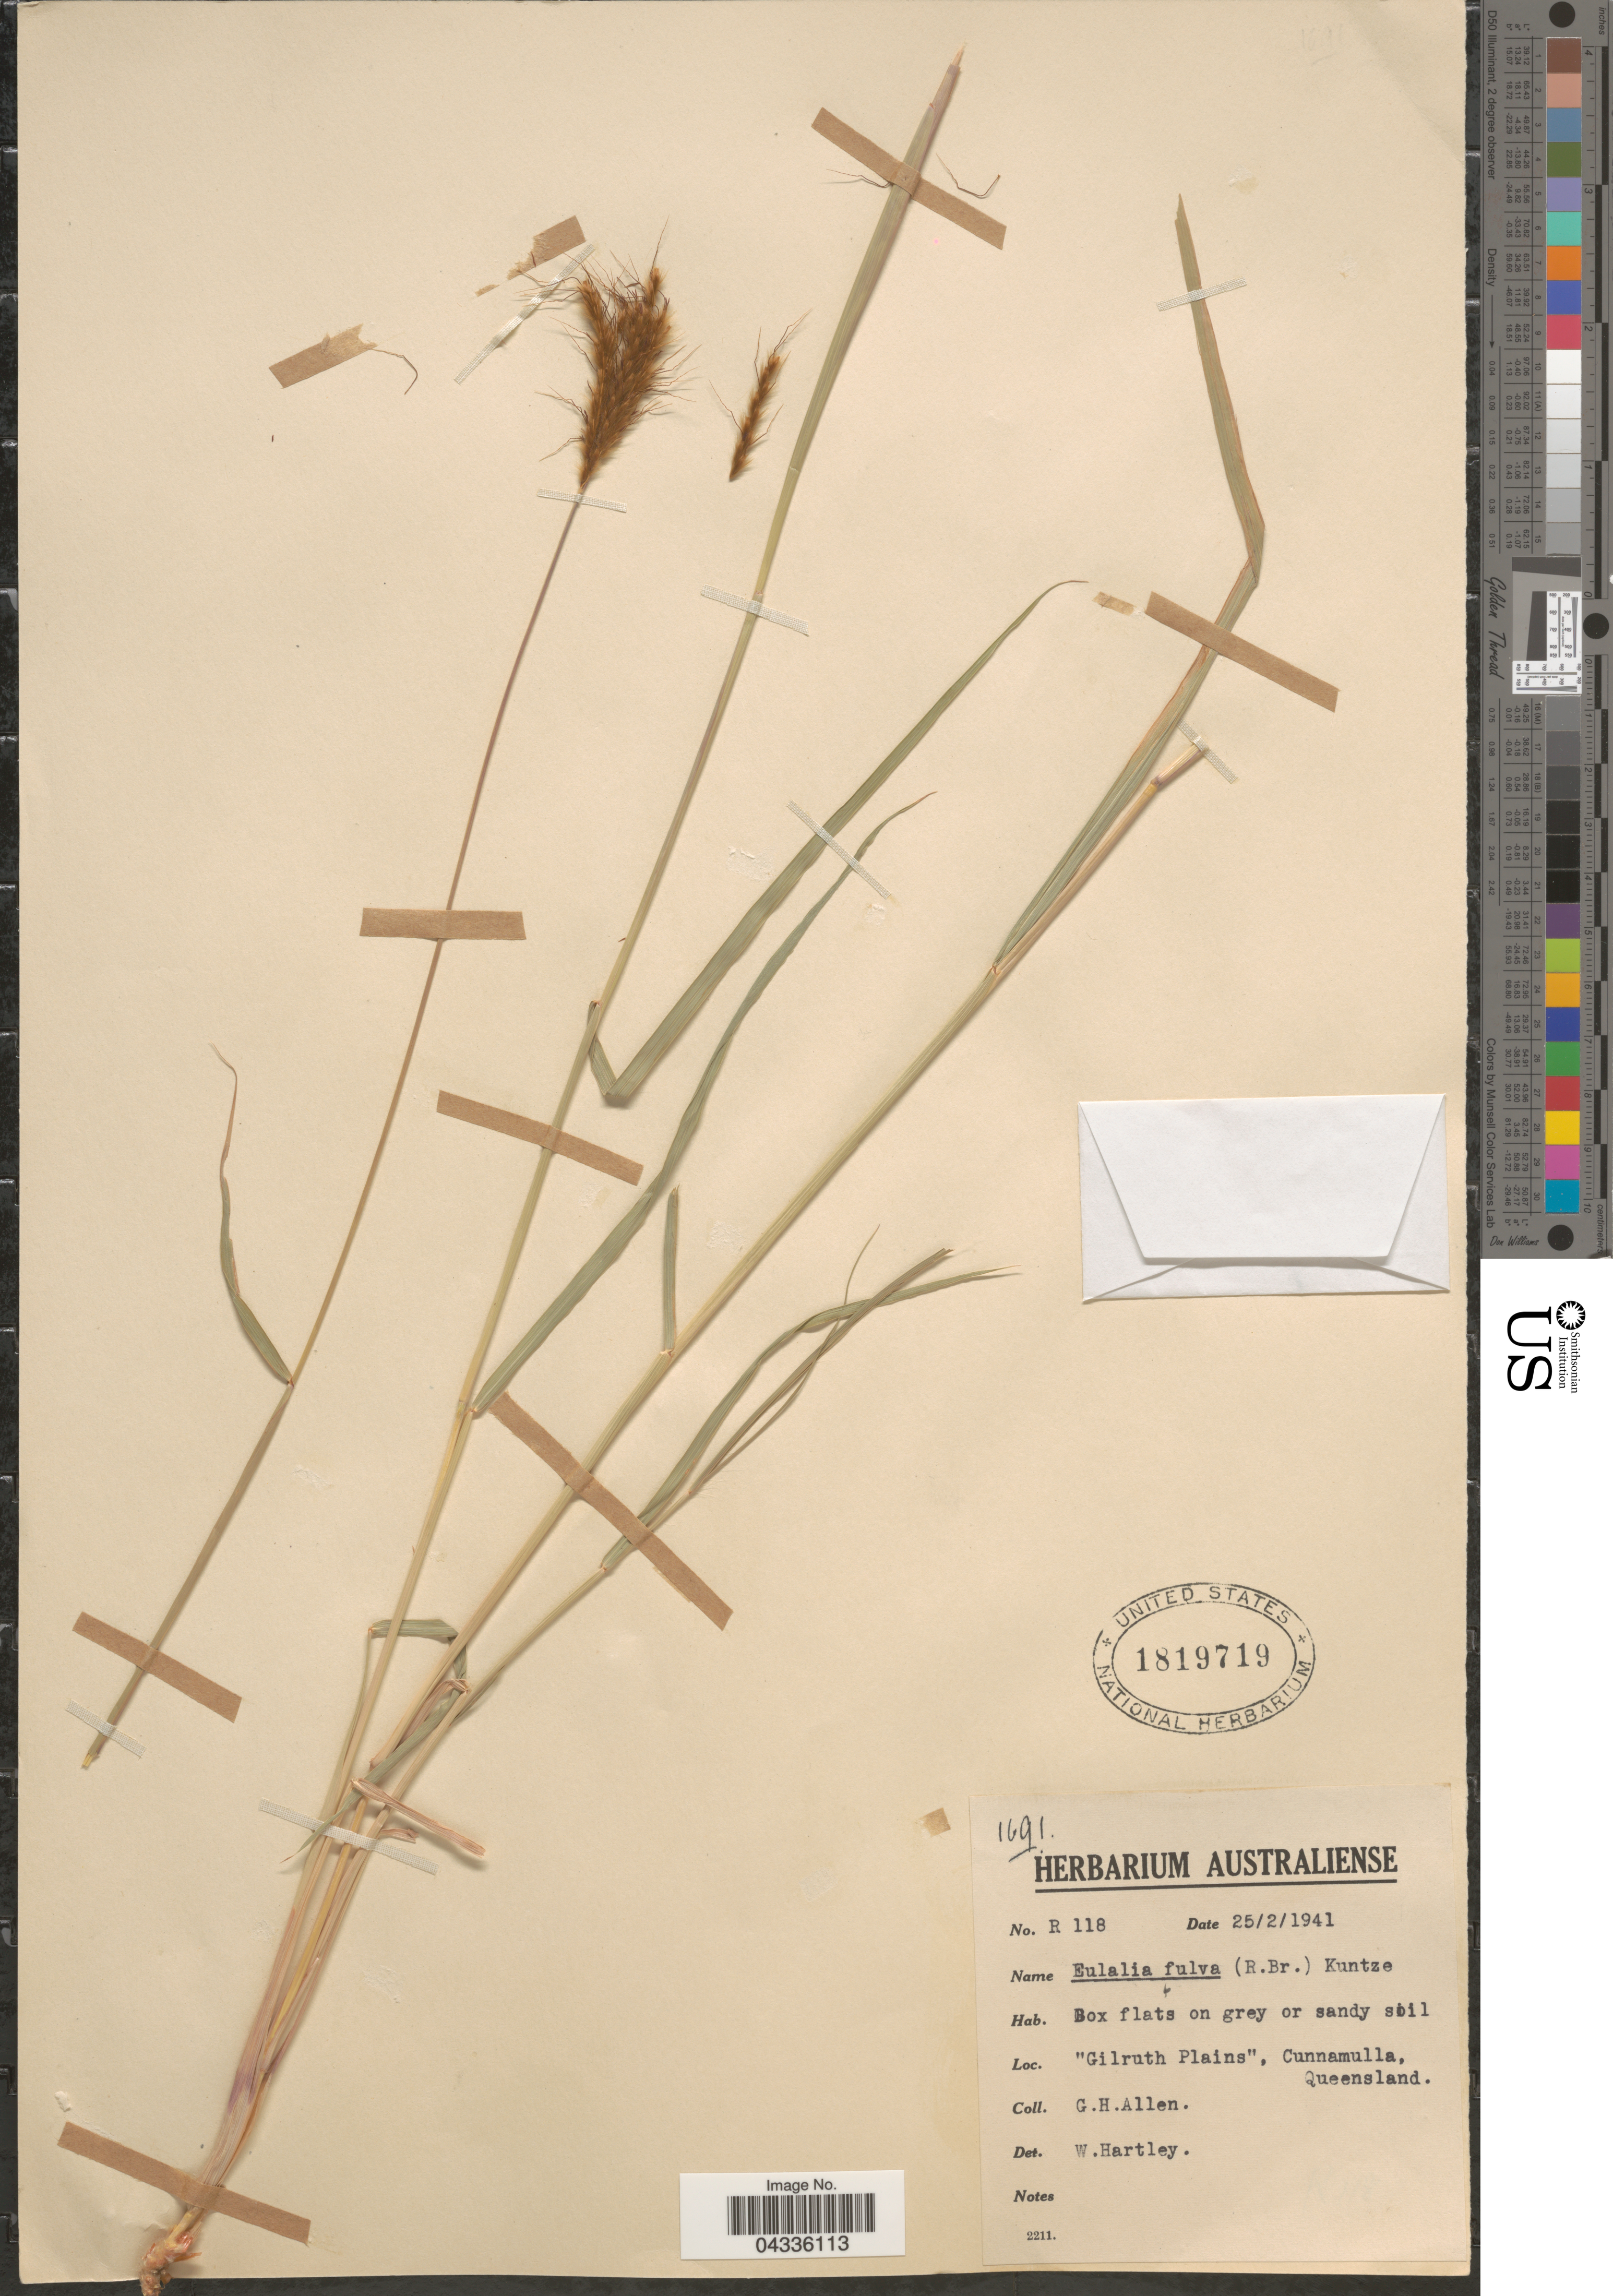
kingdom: Plantae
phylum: Tracheophyta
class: Liliopsida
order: Poales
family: Poaceae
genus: Eulalia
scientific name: Eulalia aurea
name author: (Bory) Kunth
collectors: G. Allen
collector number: R118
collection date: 1941-02-25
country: Australia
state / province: Queensland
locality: Gilruth Plains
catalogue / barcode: US 1819719